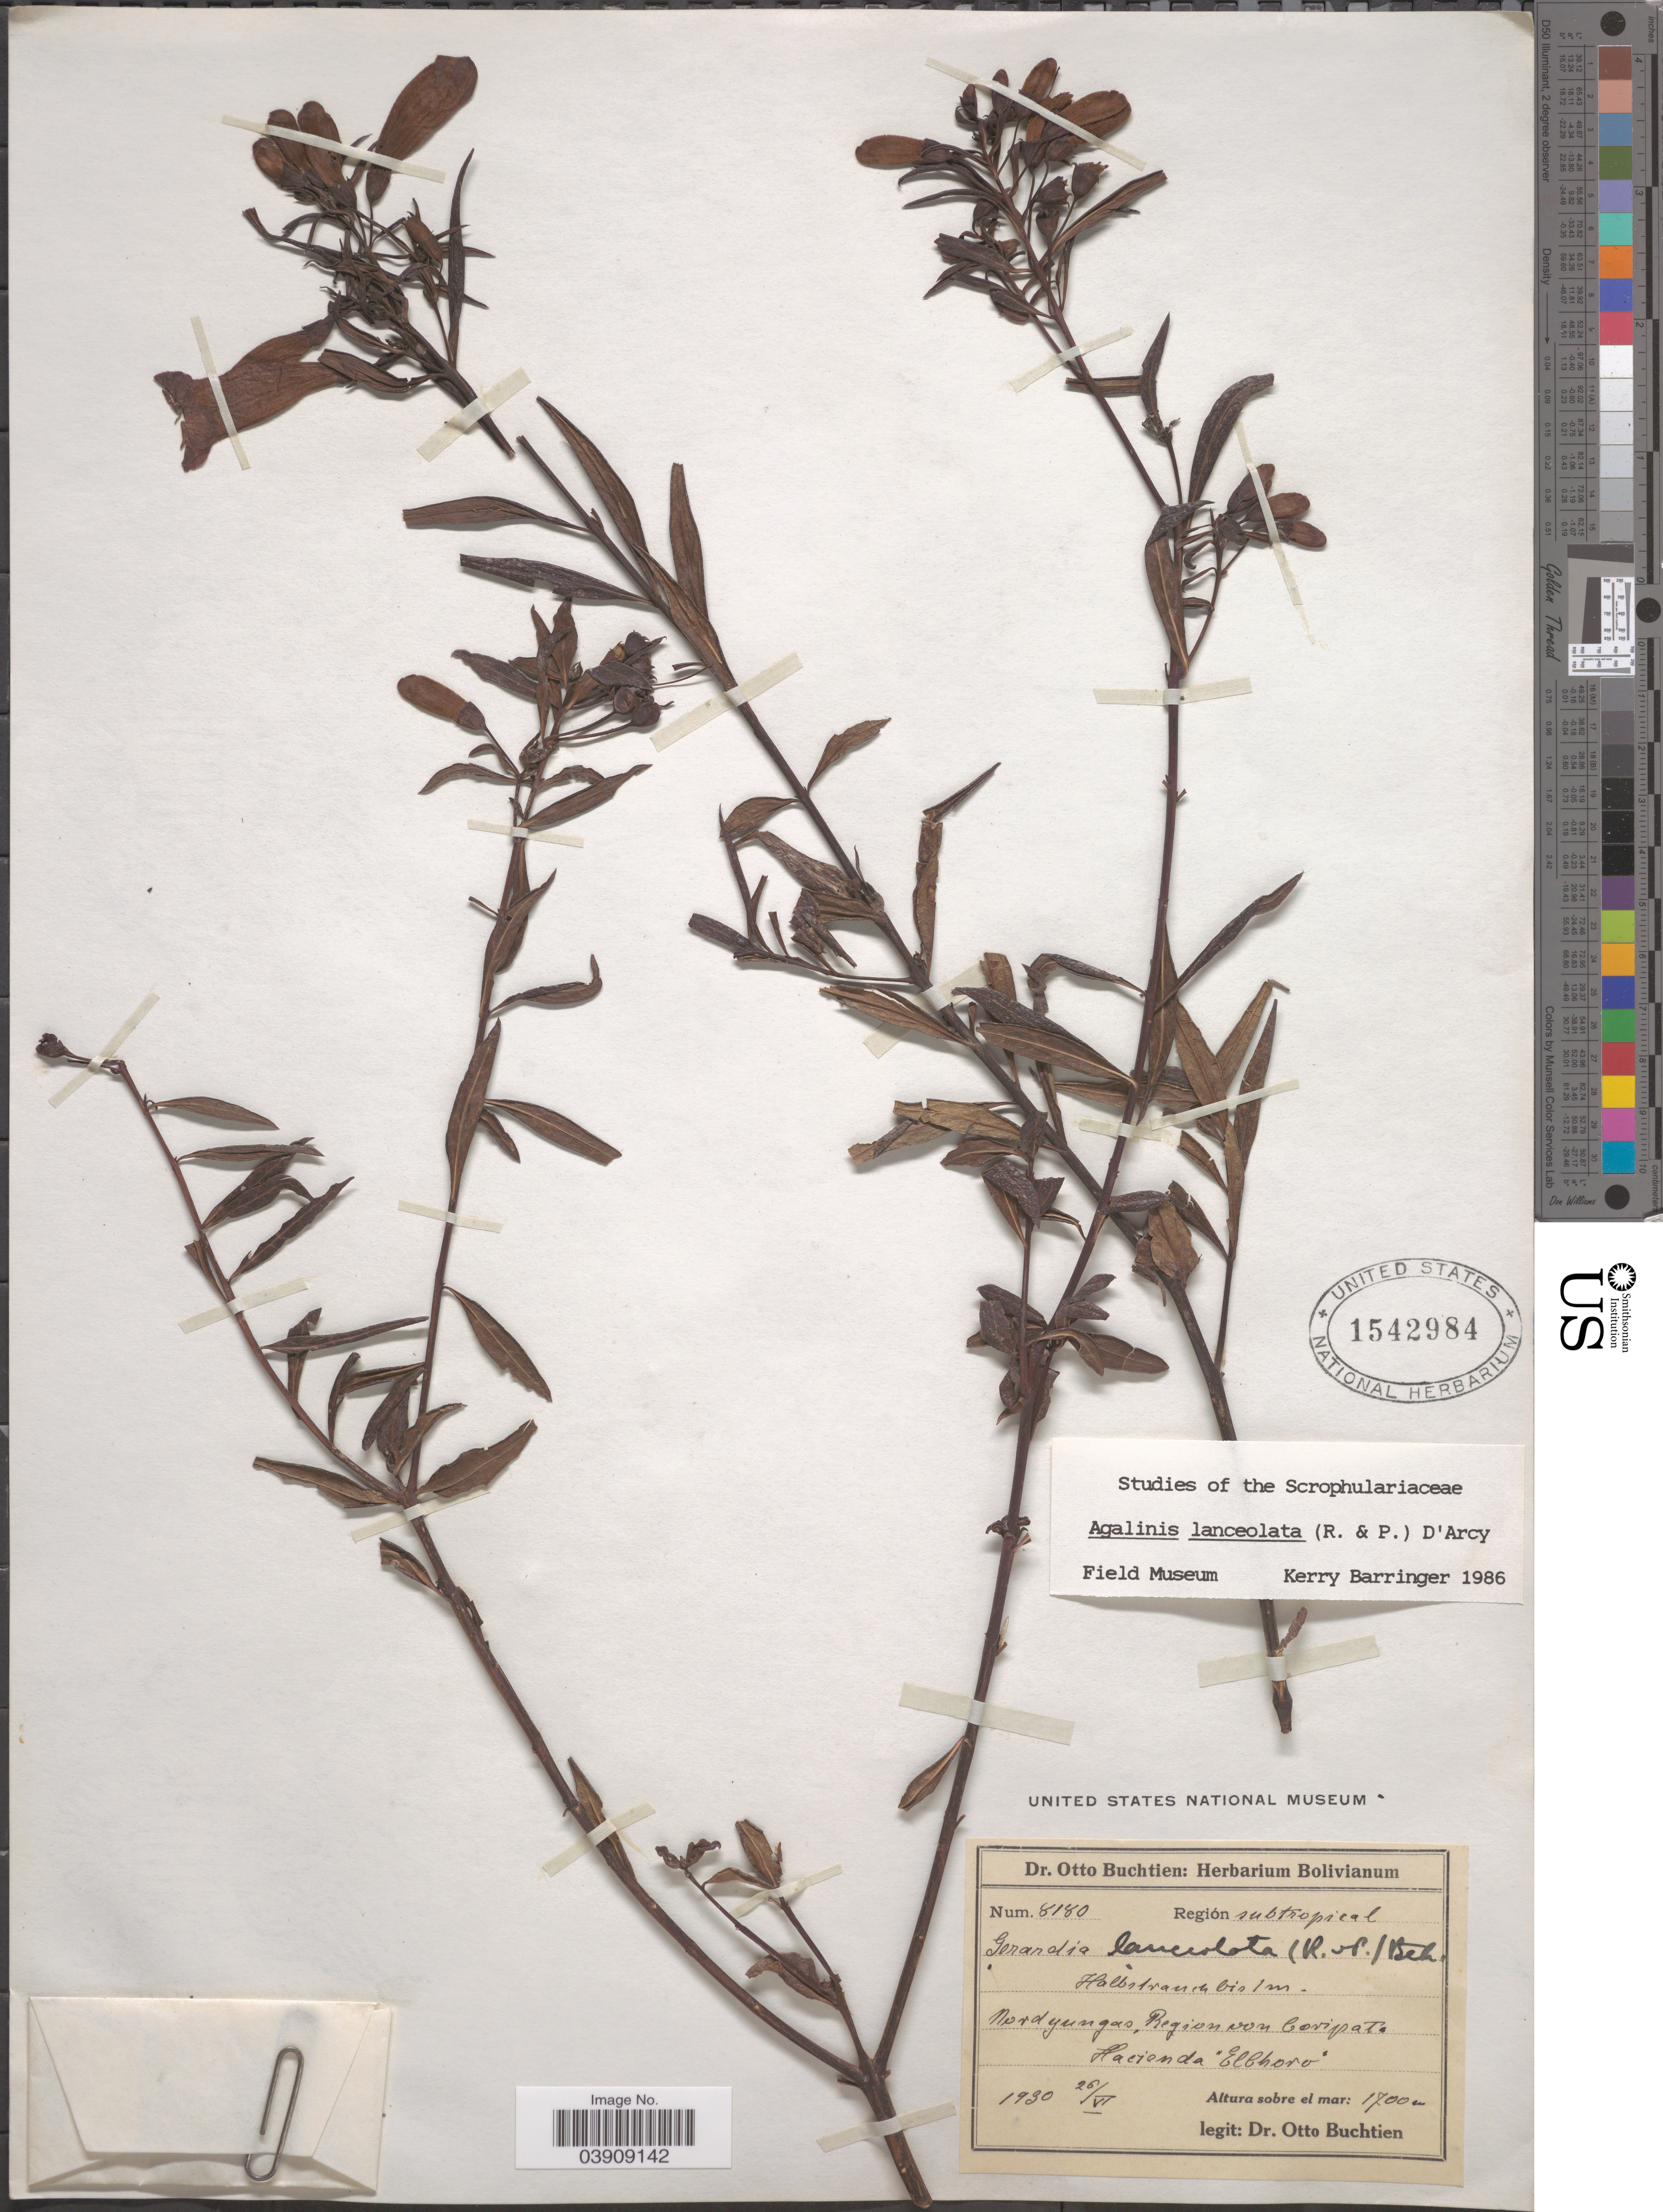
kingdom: Plantae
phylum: Tracheophyta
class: Magnoliopsida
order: Lamiales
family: Orobanchaceae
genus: Agalinis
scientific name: Agalinis lanceolata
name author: (Ruiz & Pav.) D'Arcy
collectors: O. Buchtien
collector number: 8180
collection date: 1930-06-26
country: Bolivia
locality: Región subtropical. Nordyungas, Region von Coripata. Hacienda "El Choro".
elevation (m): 1700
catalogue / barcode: US 1542984